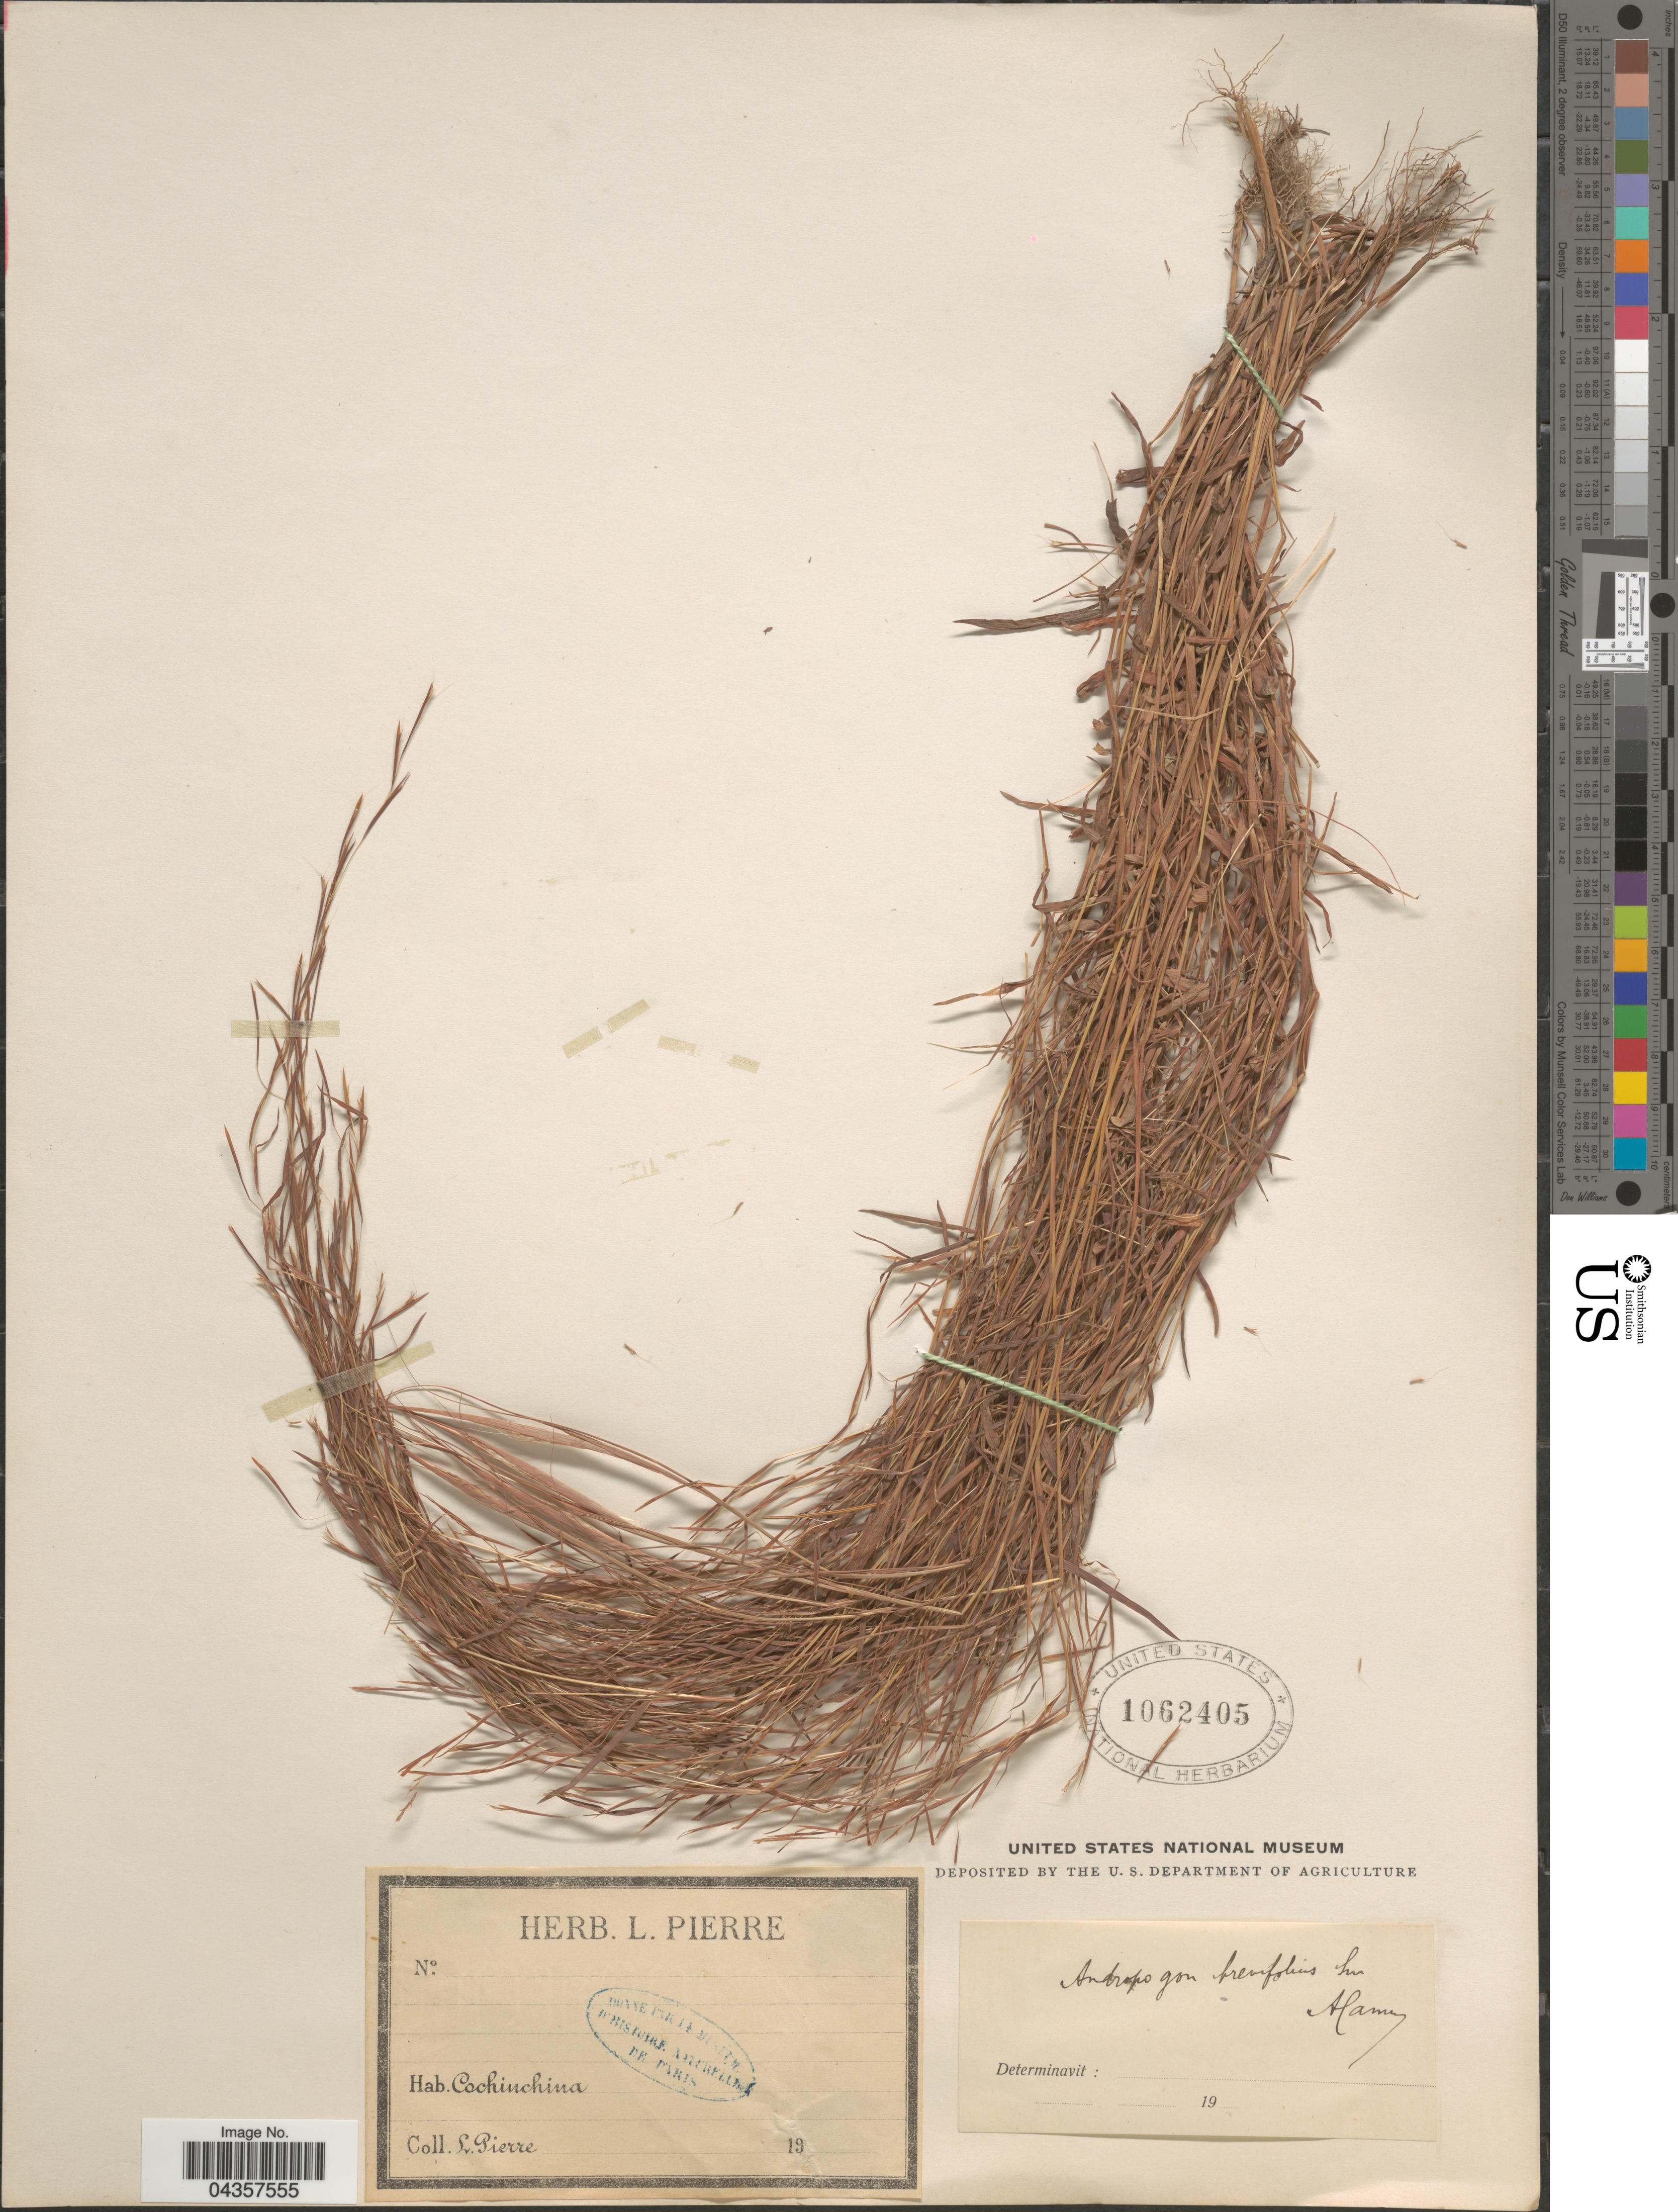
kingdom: Plantae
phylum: Tracheophyta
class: Liliopsida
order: Poales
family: Poaceae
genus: Schizachyrium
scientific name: Schizachyrium sp.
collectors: L. Pierre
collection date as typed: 19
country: Vietnam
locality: Cochinchina.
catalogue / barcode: US 1062405